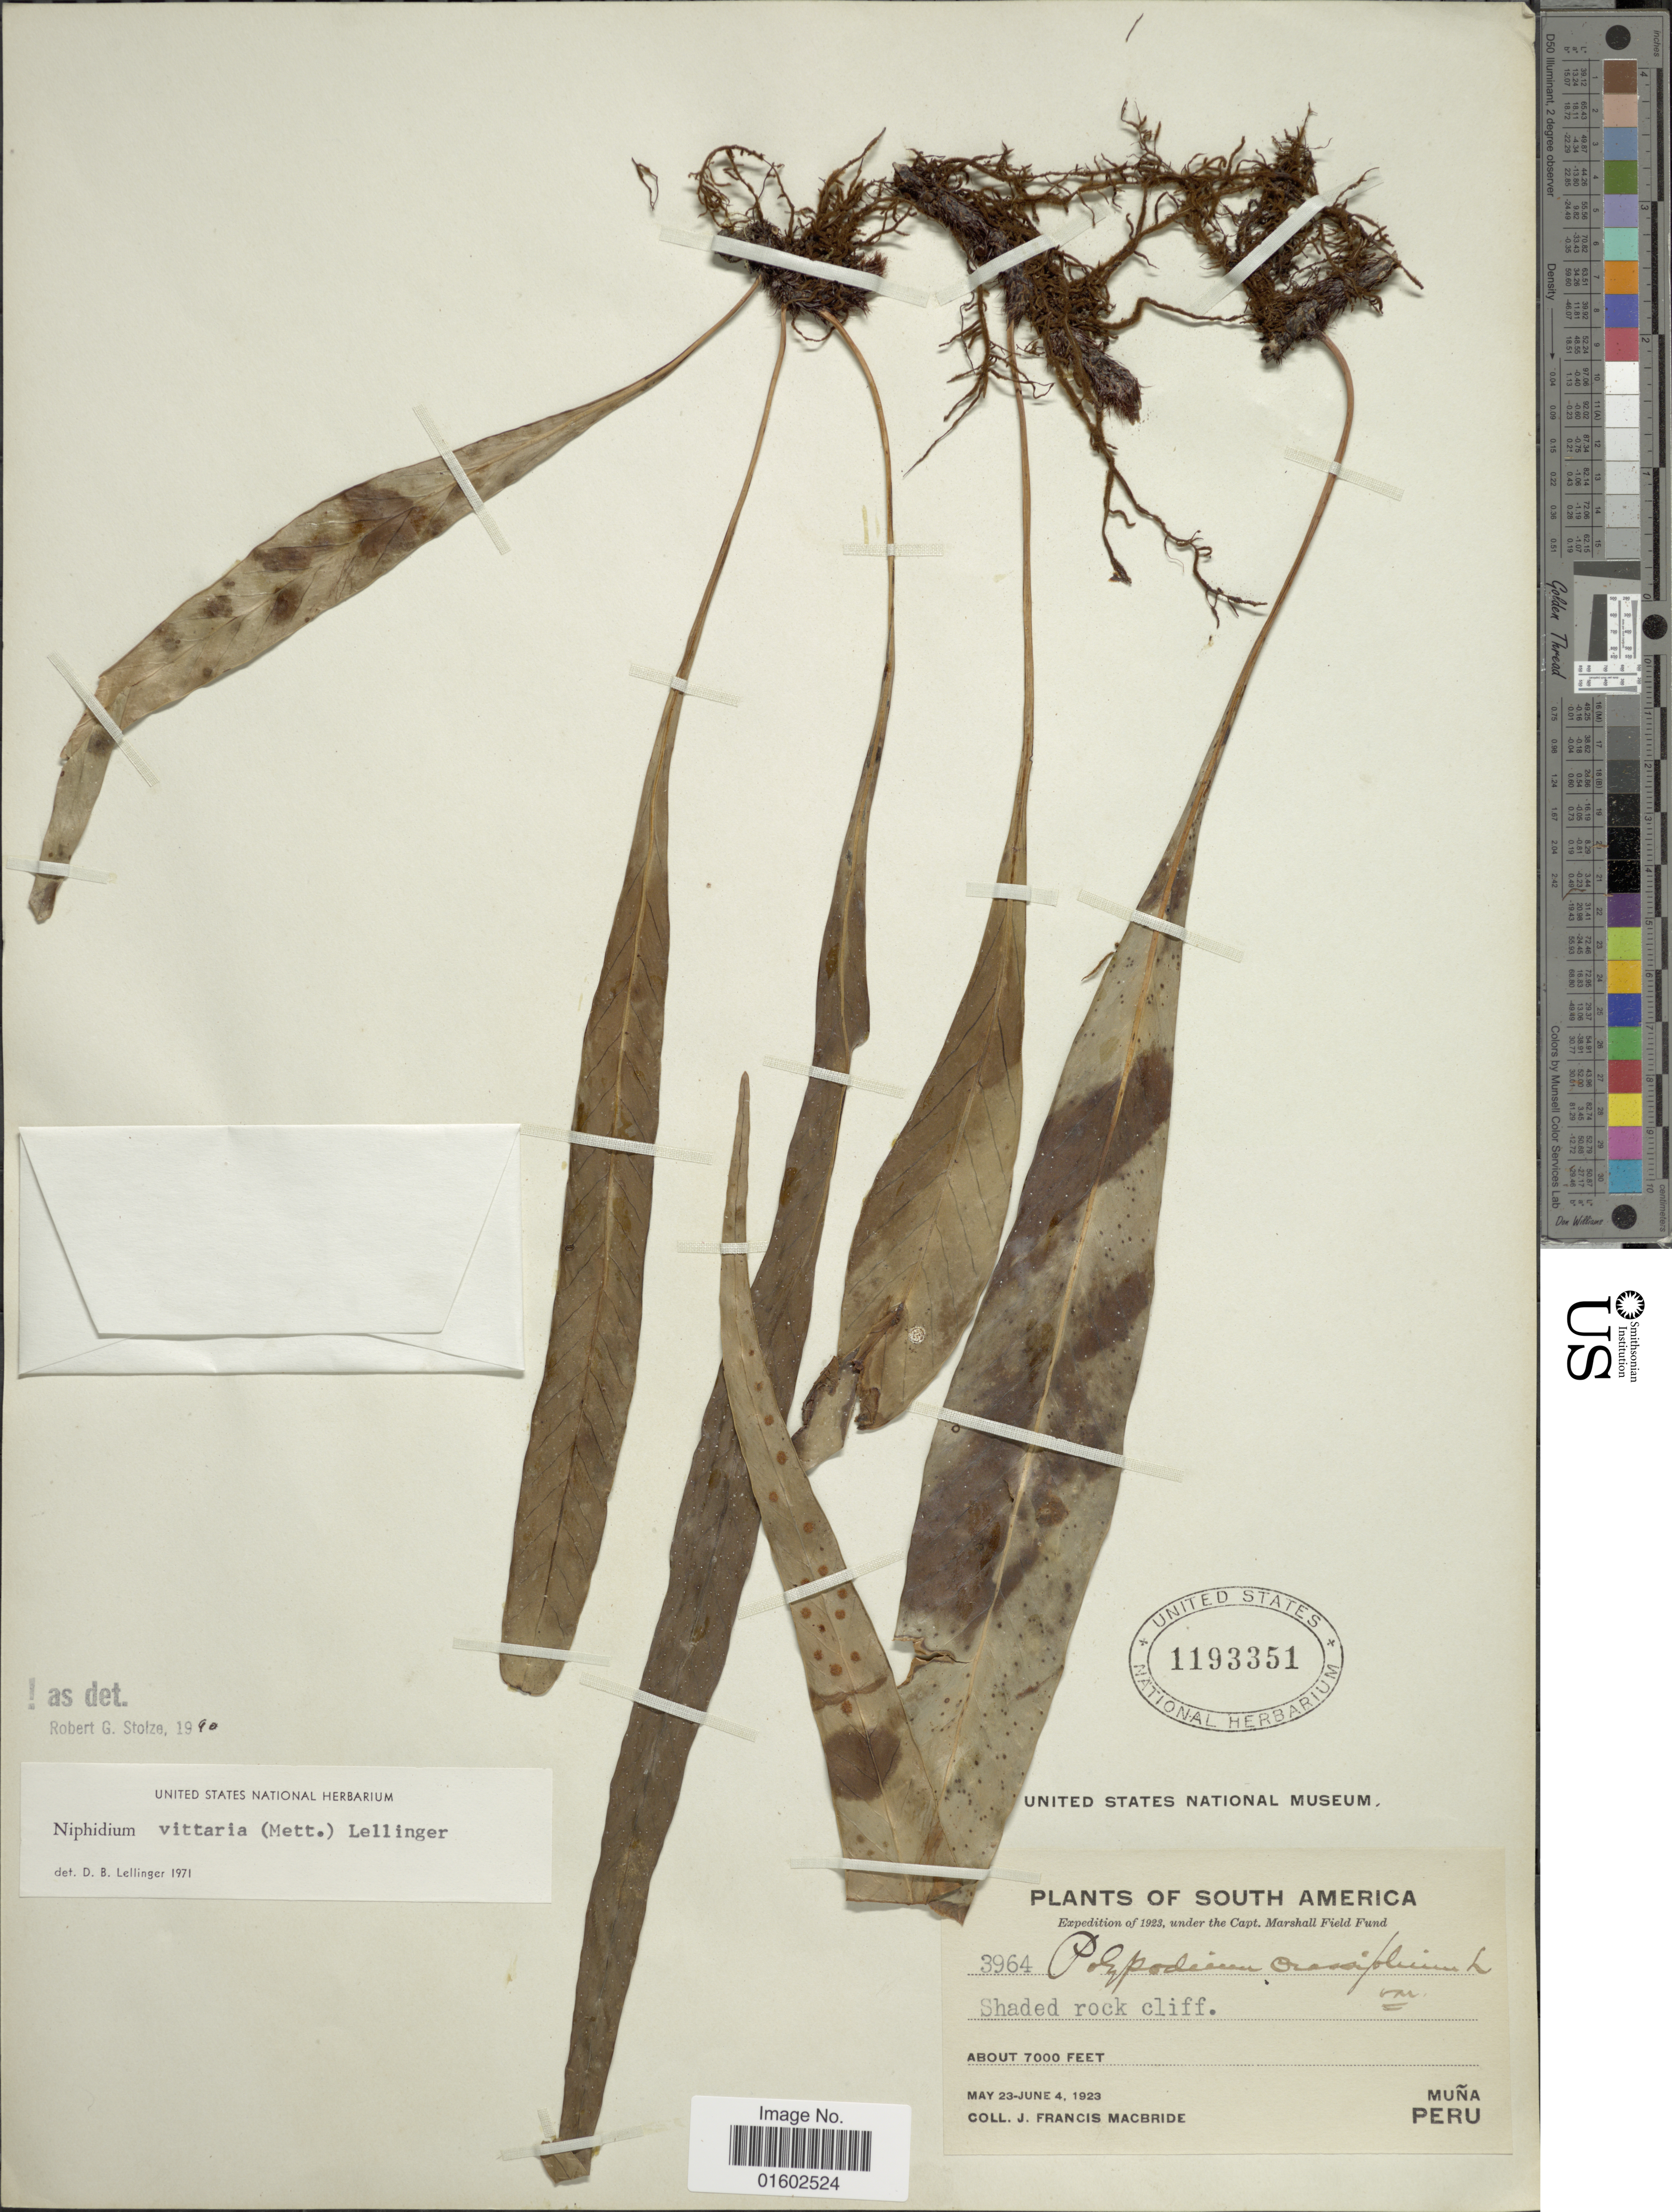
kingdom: Plantae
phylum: Tracheophyta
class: Polypodiopsida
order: Polypodiales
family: Polypodiaceae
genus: Niphidium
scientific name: Niphidium vittaria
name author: (Mett.) Lellinger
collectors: J. F. Macbride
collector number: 3964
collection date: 1923-05-23/1923-06-04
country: Peru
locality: Muña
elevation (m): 2134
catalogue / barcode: US 1193351